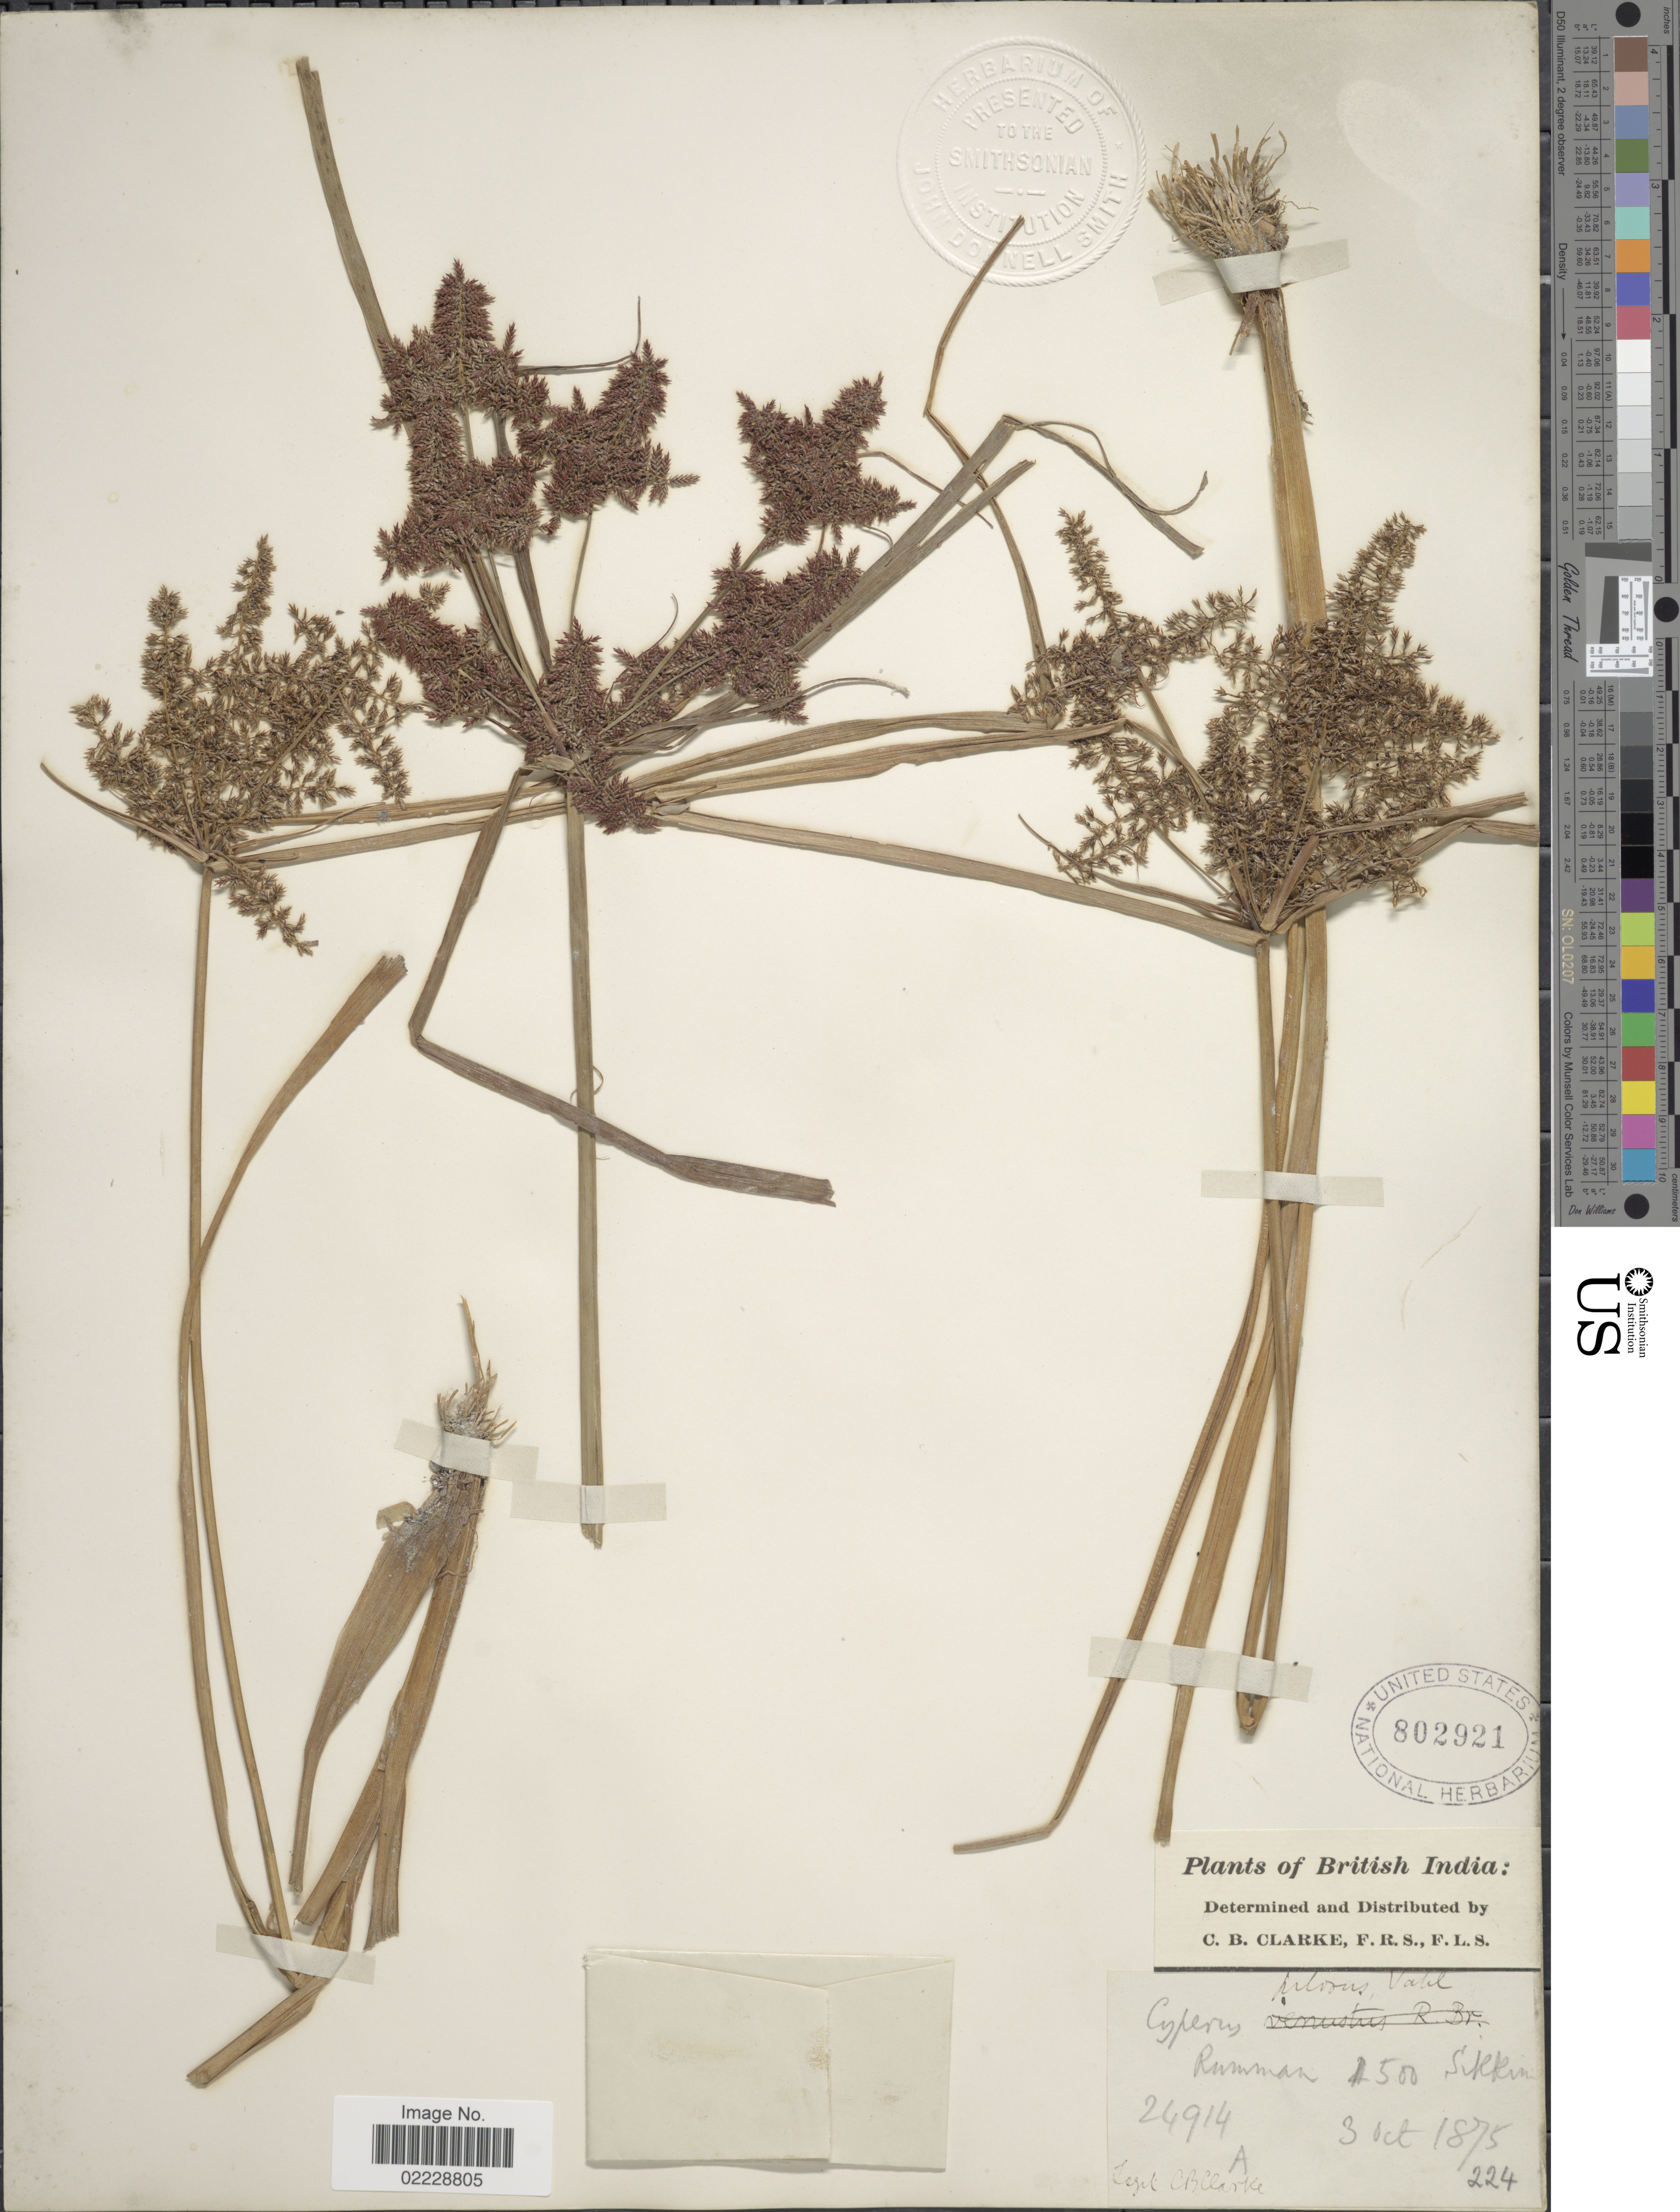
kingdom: Plantae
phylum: Tracheophyta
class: Liliopsida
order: Poales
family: Cyperaceae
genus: Cyperus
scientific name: Cyperus pilosus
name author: Vahl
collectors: C. B. Clarke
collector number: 24914A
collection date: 1875-10-03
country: India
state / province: Sikkim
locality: British India, Rumman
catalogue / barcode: US 802921